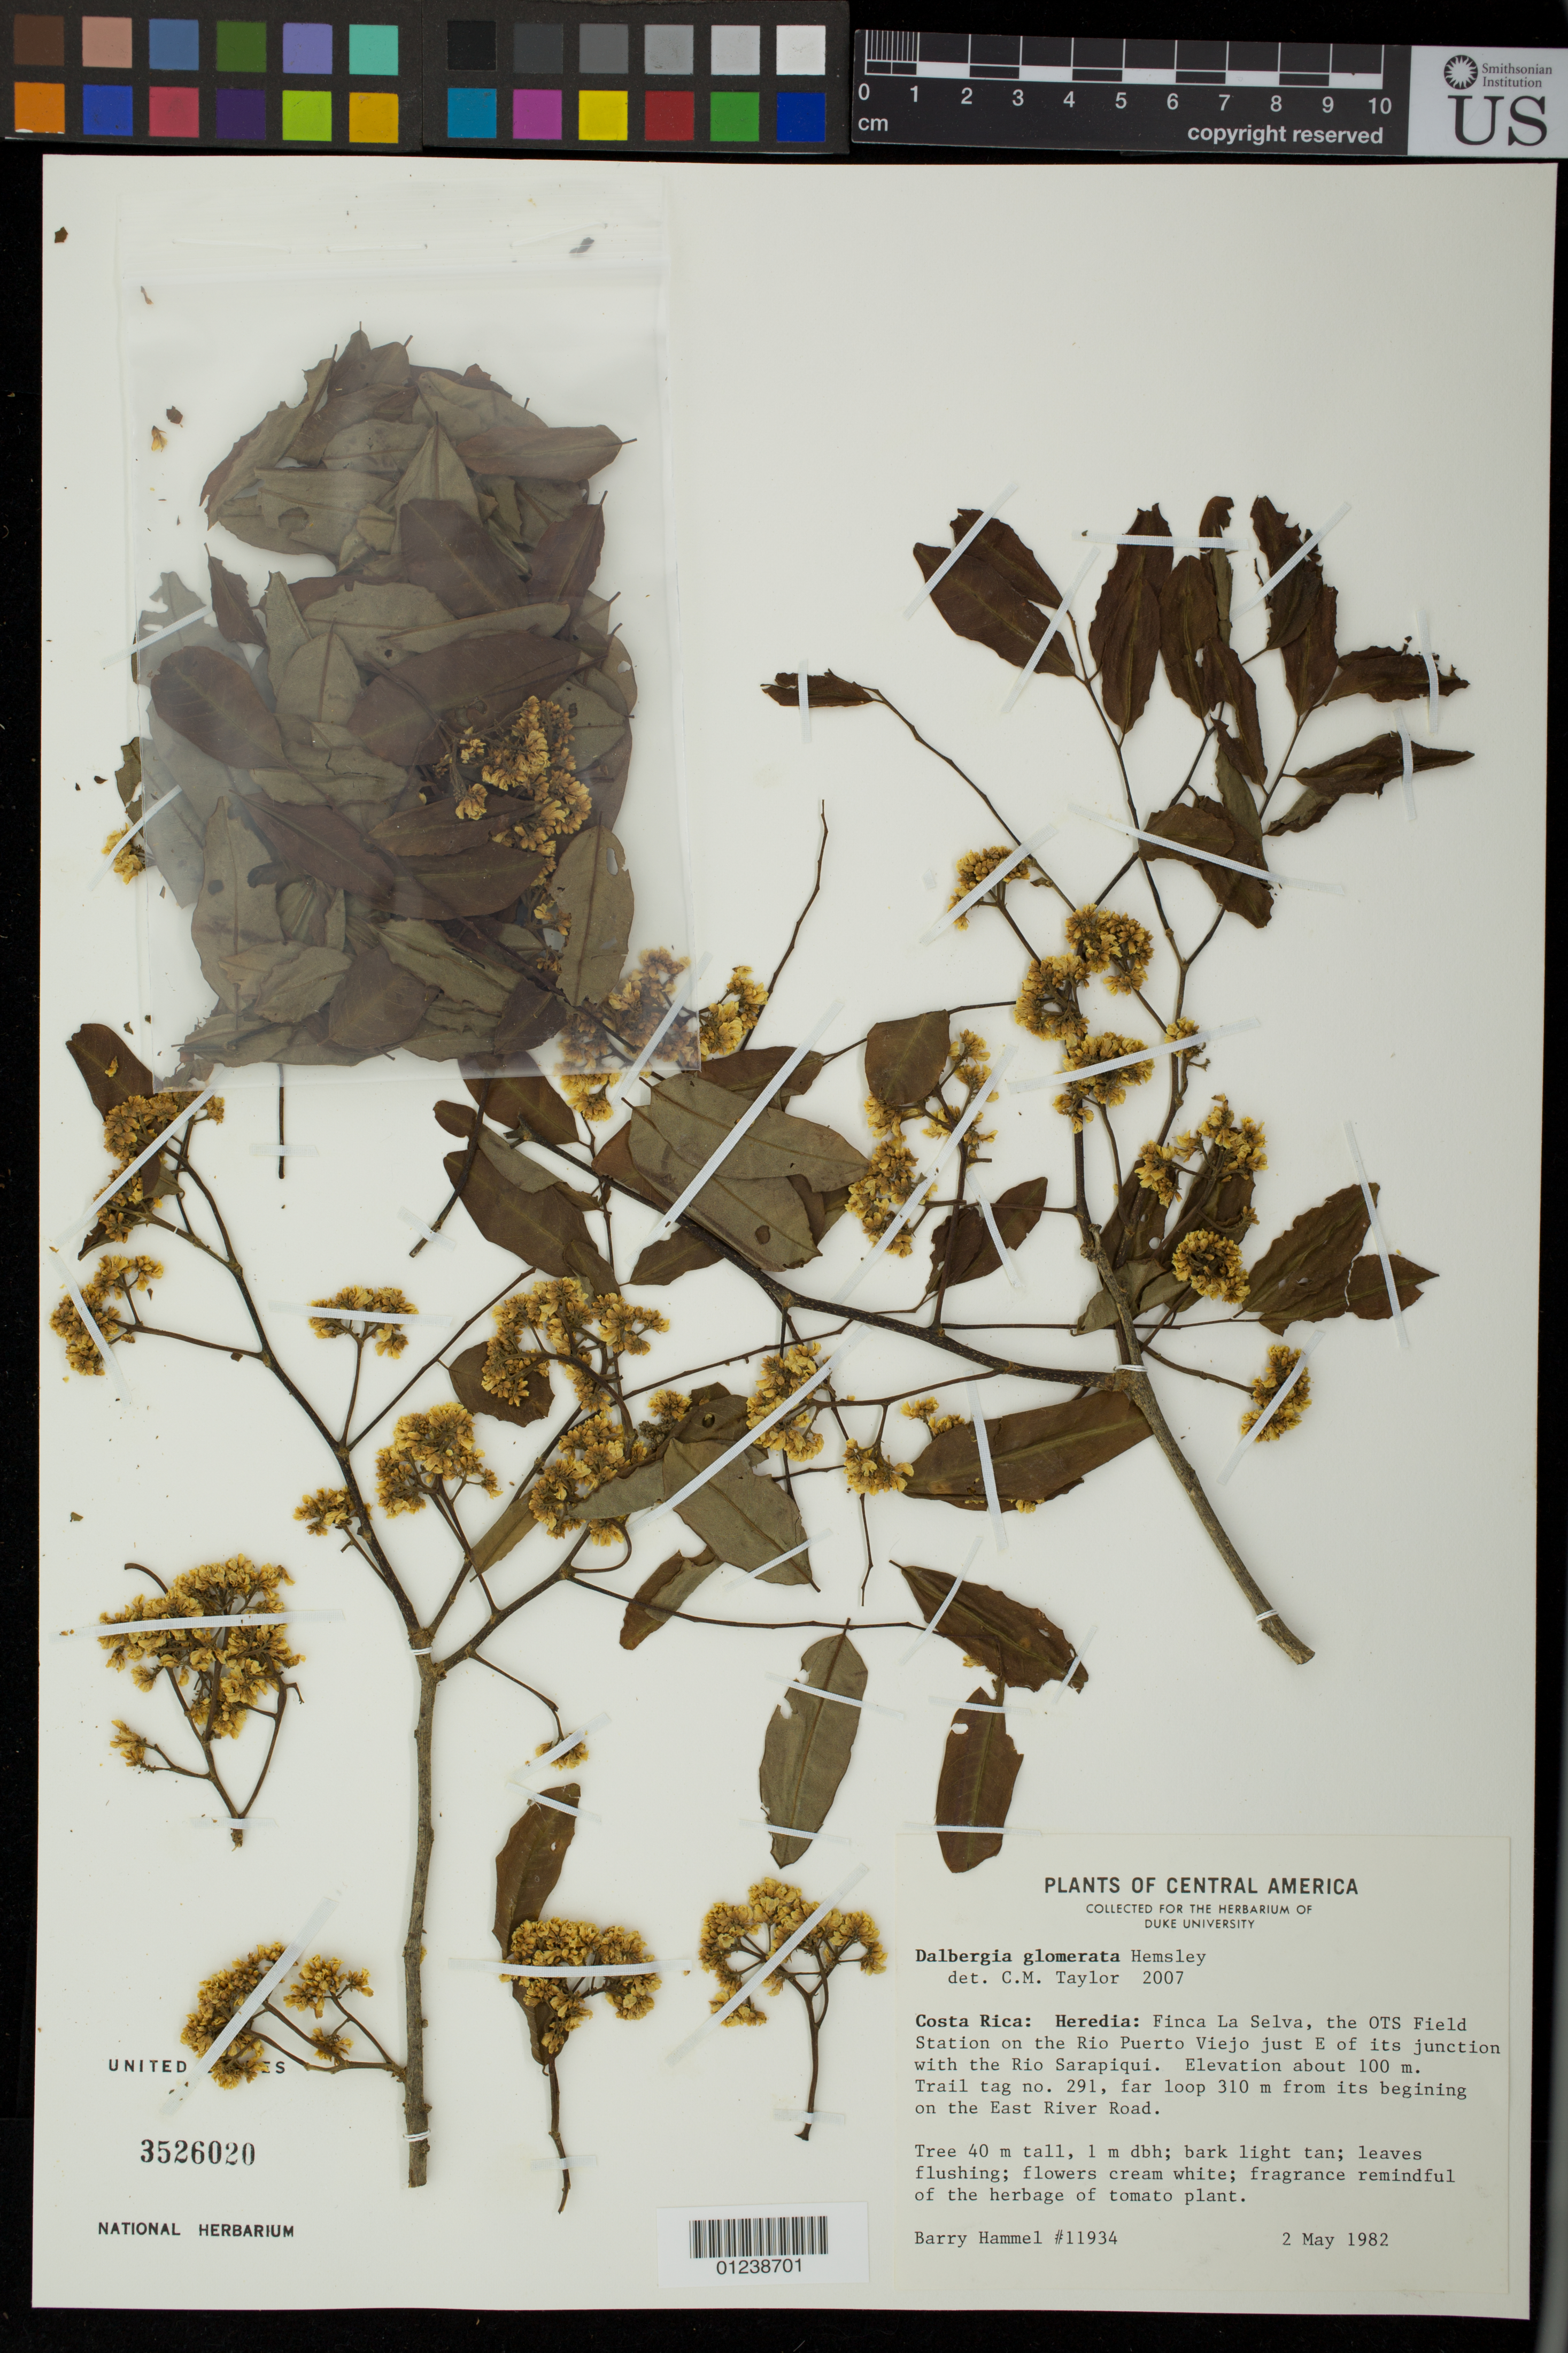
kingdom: Plantae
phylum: Tracheophyta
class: Magnoliopsida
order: Fabales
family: Fabaceae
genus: Dalbergia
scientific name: Dalbergia glomerata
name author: Hemsl.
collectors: B. Hammel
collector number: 11934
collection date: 1982-05-02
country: Costa Rica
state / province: Heredia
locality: Finca La Selva, the OTS Field Station on the Rio Puerto Viejo just E of its junction with the Rio Sarapiqui. Trail tag no. 291, far loop 310 m from its beginning on the East River Road.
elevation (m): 100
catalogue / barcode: US 3526020